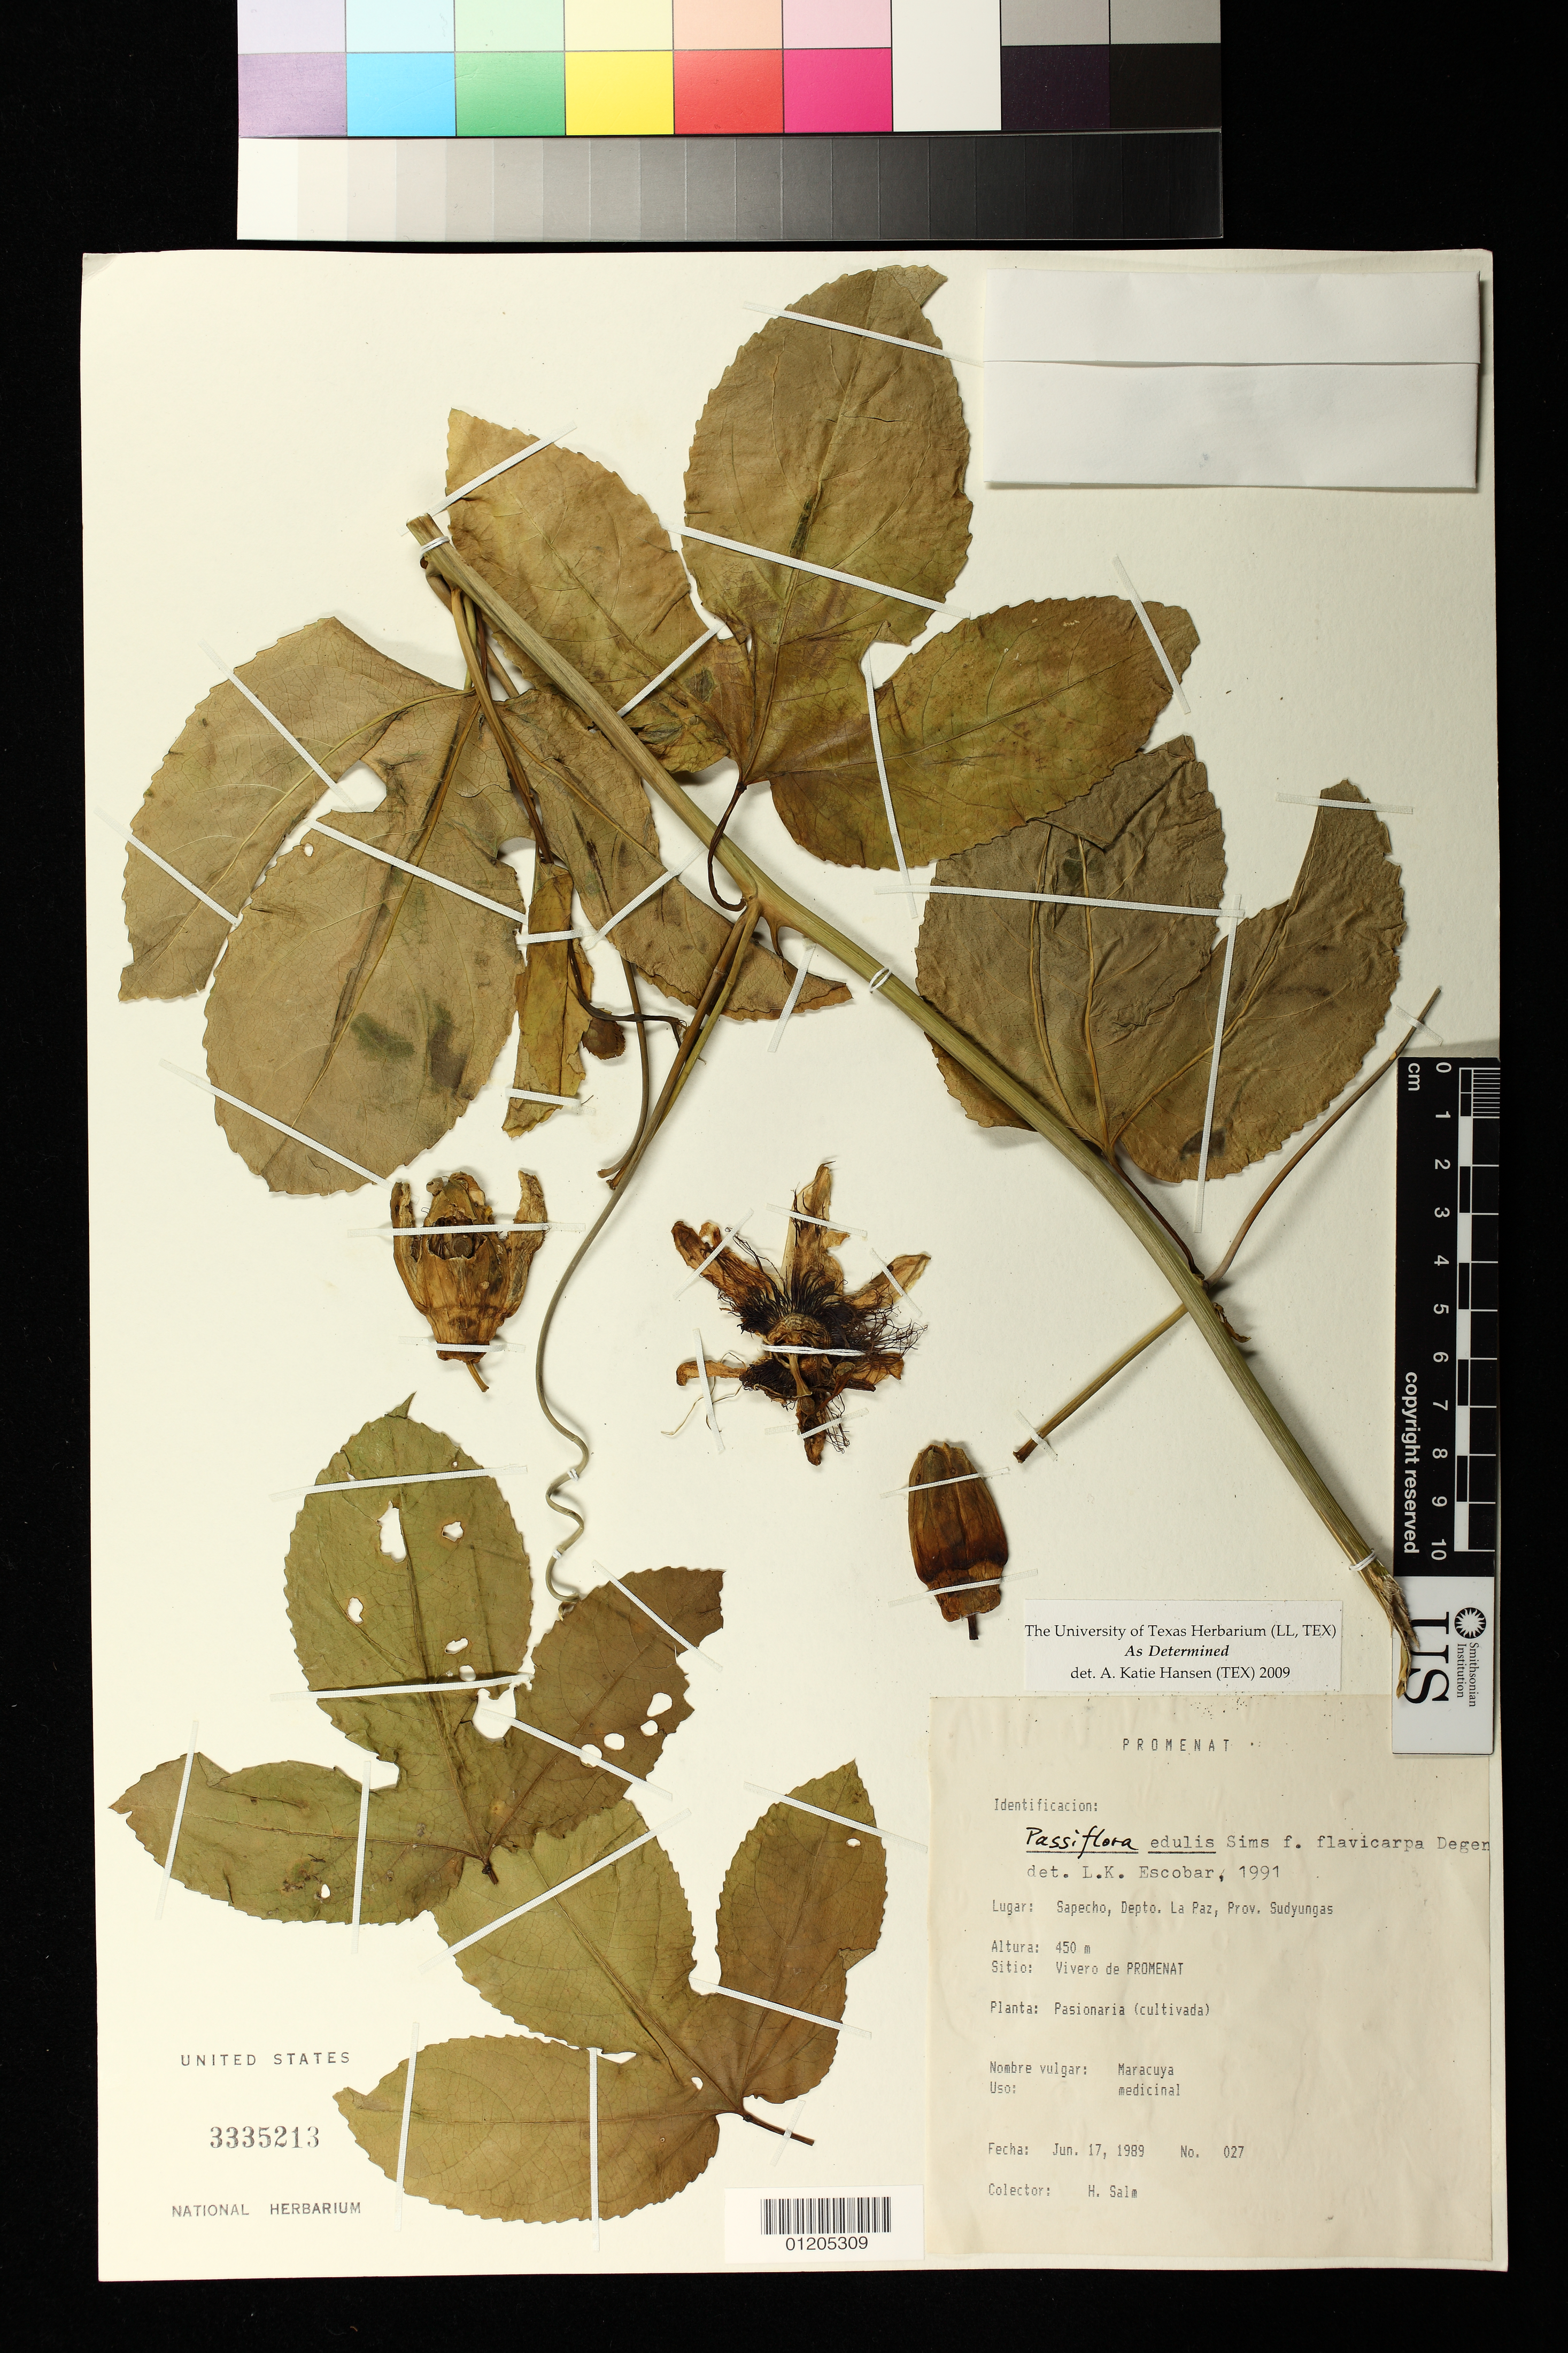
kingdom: Plantae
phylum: Tracheophyta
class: Magnoliopsida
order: Malpighiales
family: Passifloraceae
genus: Passiflora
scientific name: Passiflora edulis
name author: Sims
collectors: H. Salm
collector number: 27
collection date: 1989-06-17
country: Bolivia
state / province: La Paz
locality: Lugar: Sapecho, Prov. Sud Yungas (Sudyungas)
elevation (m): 450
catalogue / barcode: US 3335213